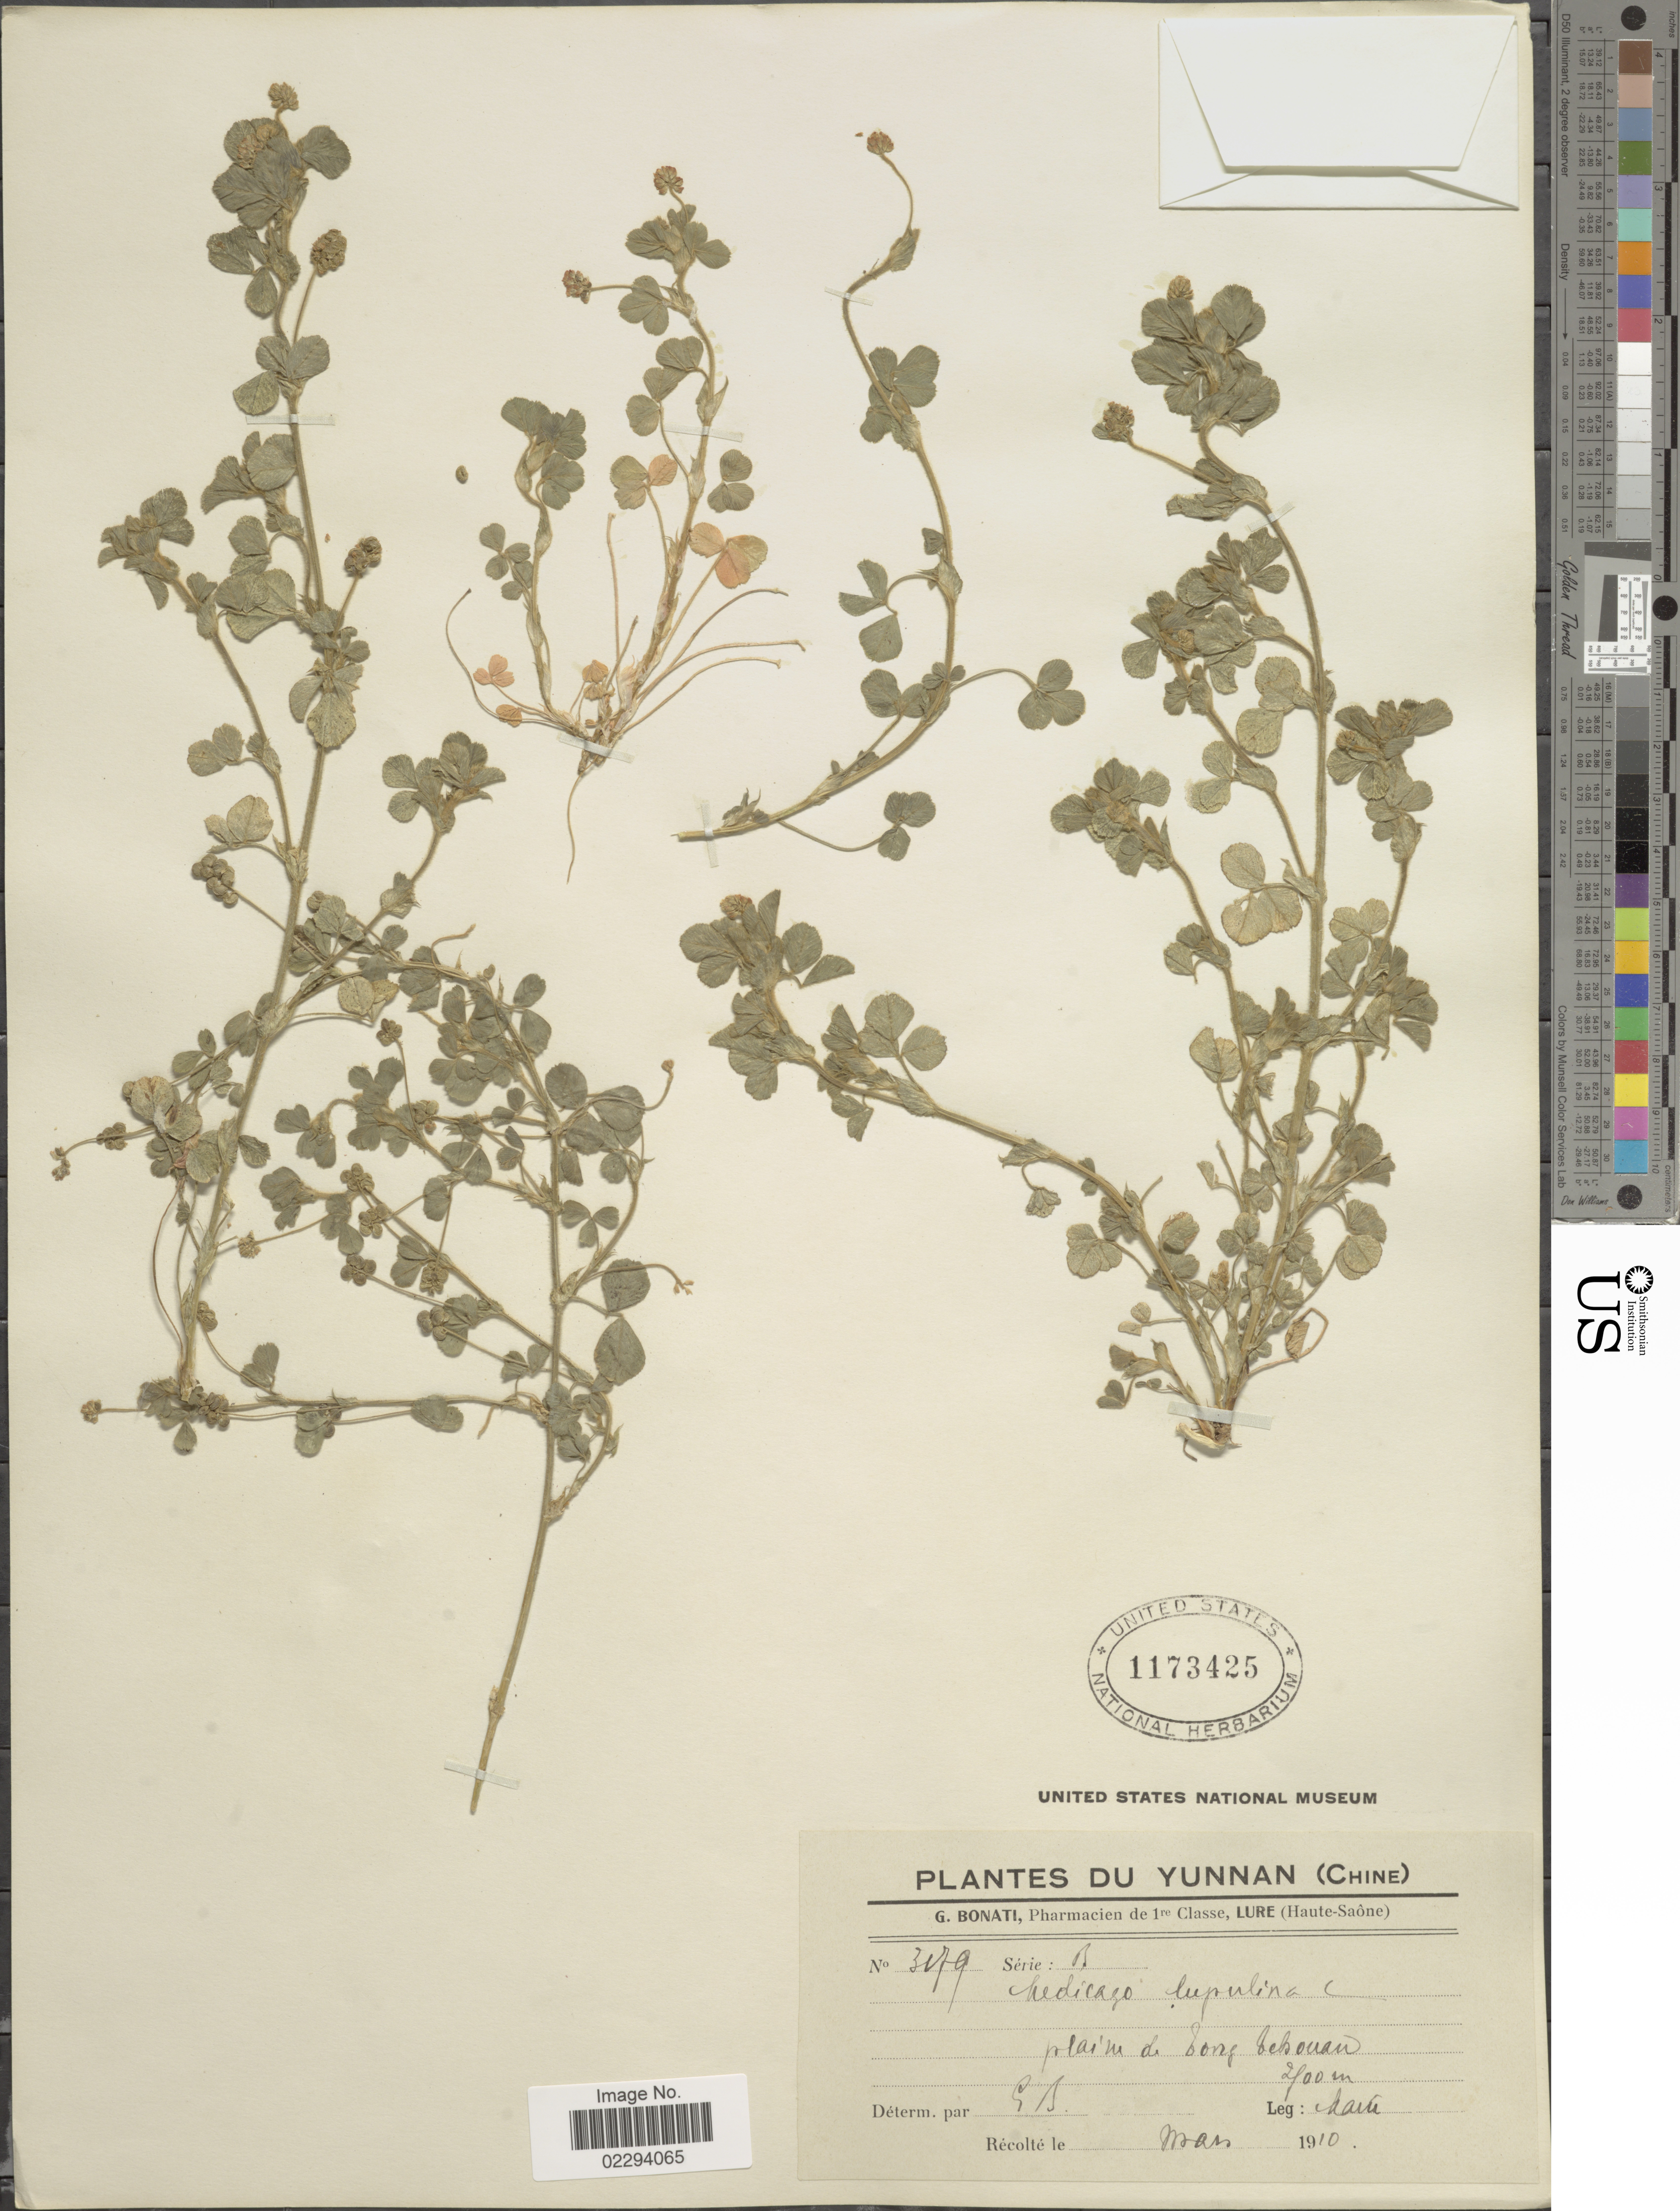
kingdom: Plantae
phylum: Tracheophyta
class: Magnoliopsida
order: Fabales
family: Fabaceae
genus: Medicago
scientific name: Medicago lupulina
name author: L.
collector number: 3179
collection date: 1910-03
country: China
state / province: Yunnan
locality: Plaine de bong bebouan. [interpreted]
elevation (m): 2700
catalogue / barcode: US 1173425